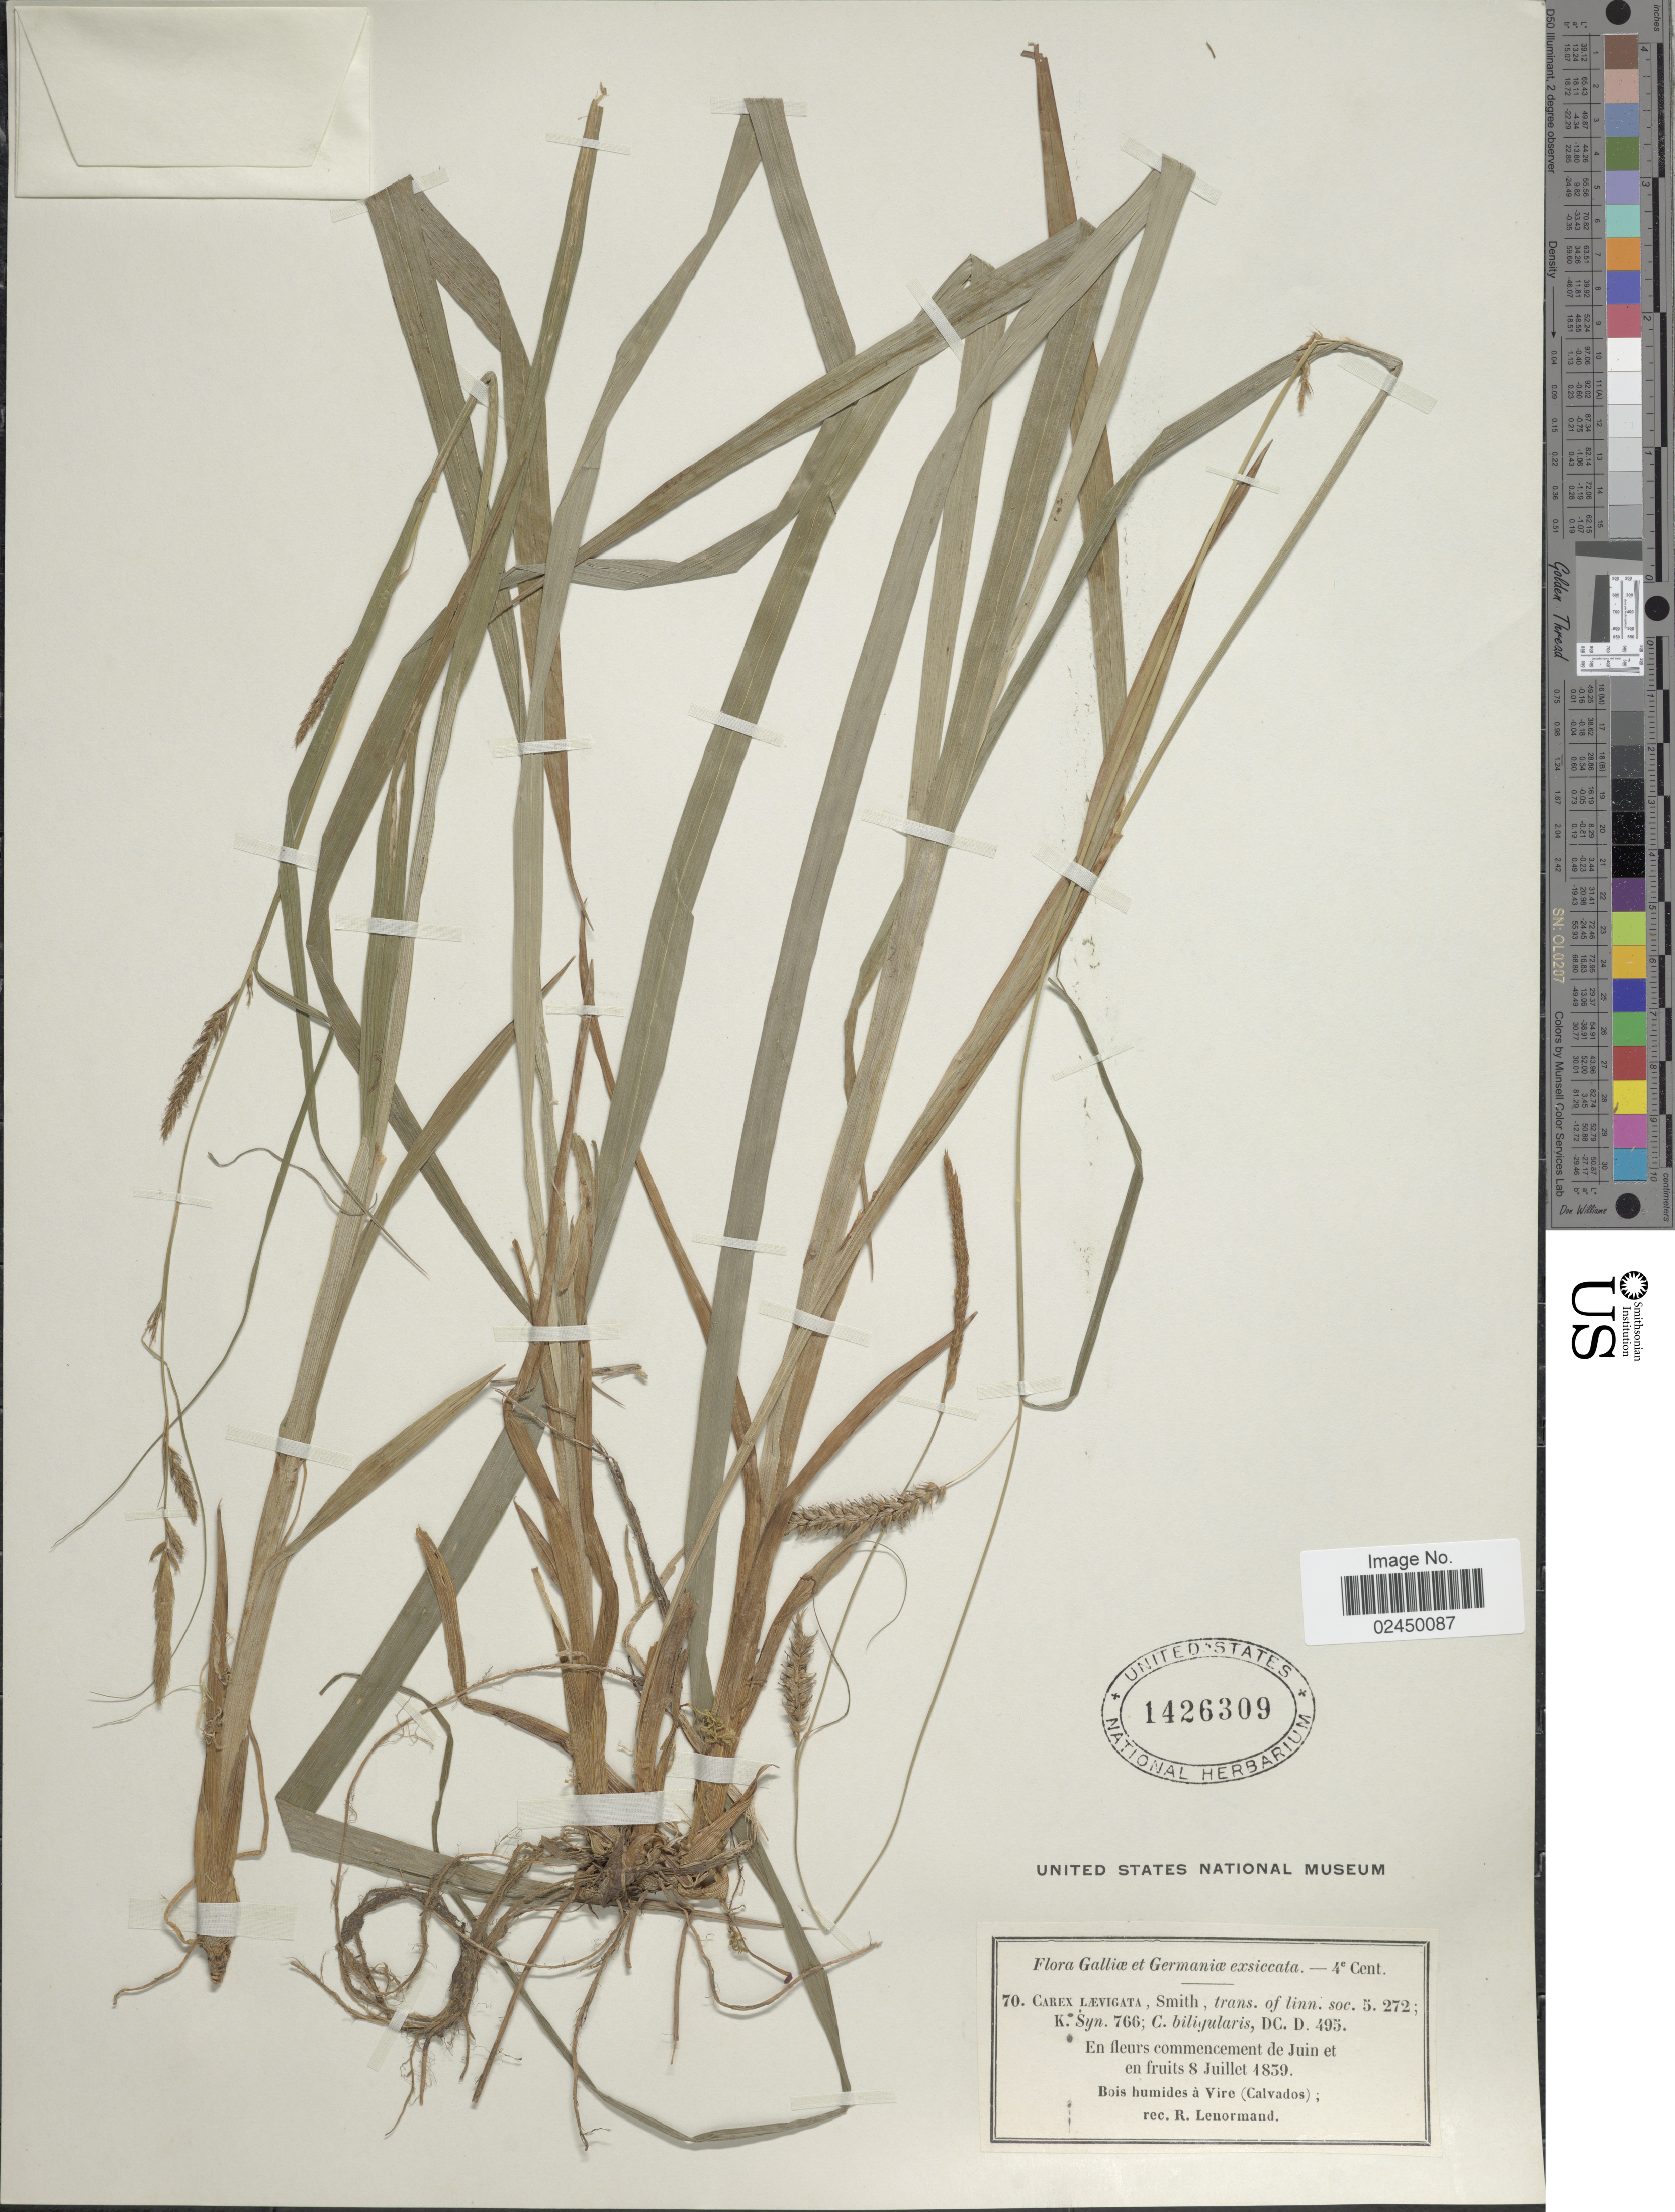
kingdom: Plantae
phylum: Tracheophyta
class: Liliopsida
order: Poales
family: Cyperaceae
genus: Carex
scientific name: Carex laevigata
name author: Sm.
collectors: R. Lenormand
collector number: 70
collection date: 1859-07-08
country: France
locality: Galliæ et Germaniæ, Bois humides à Vire (Calvados)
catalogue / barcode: US 1426309